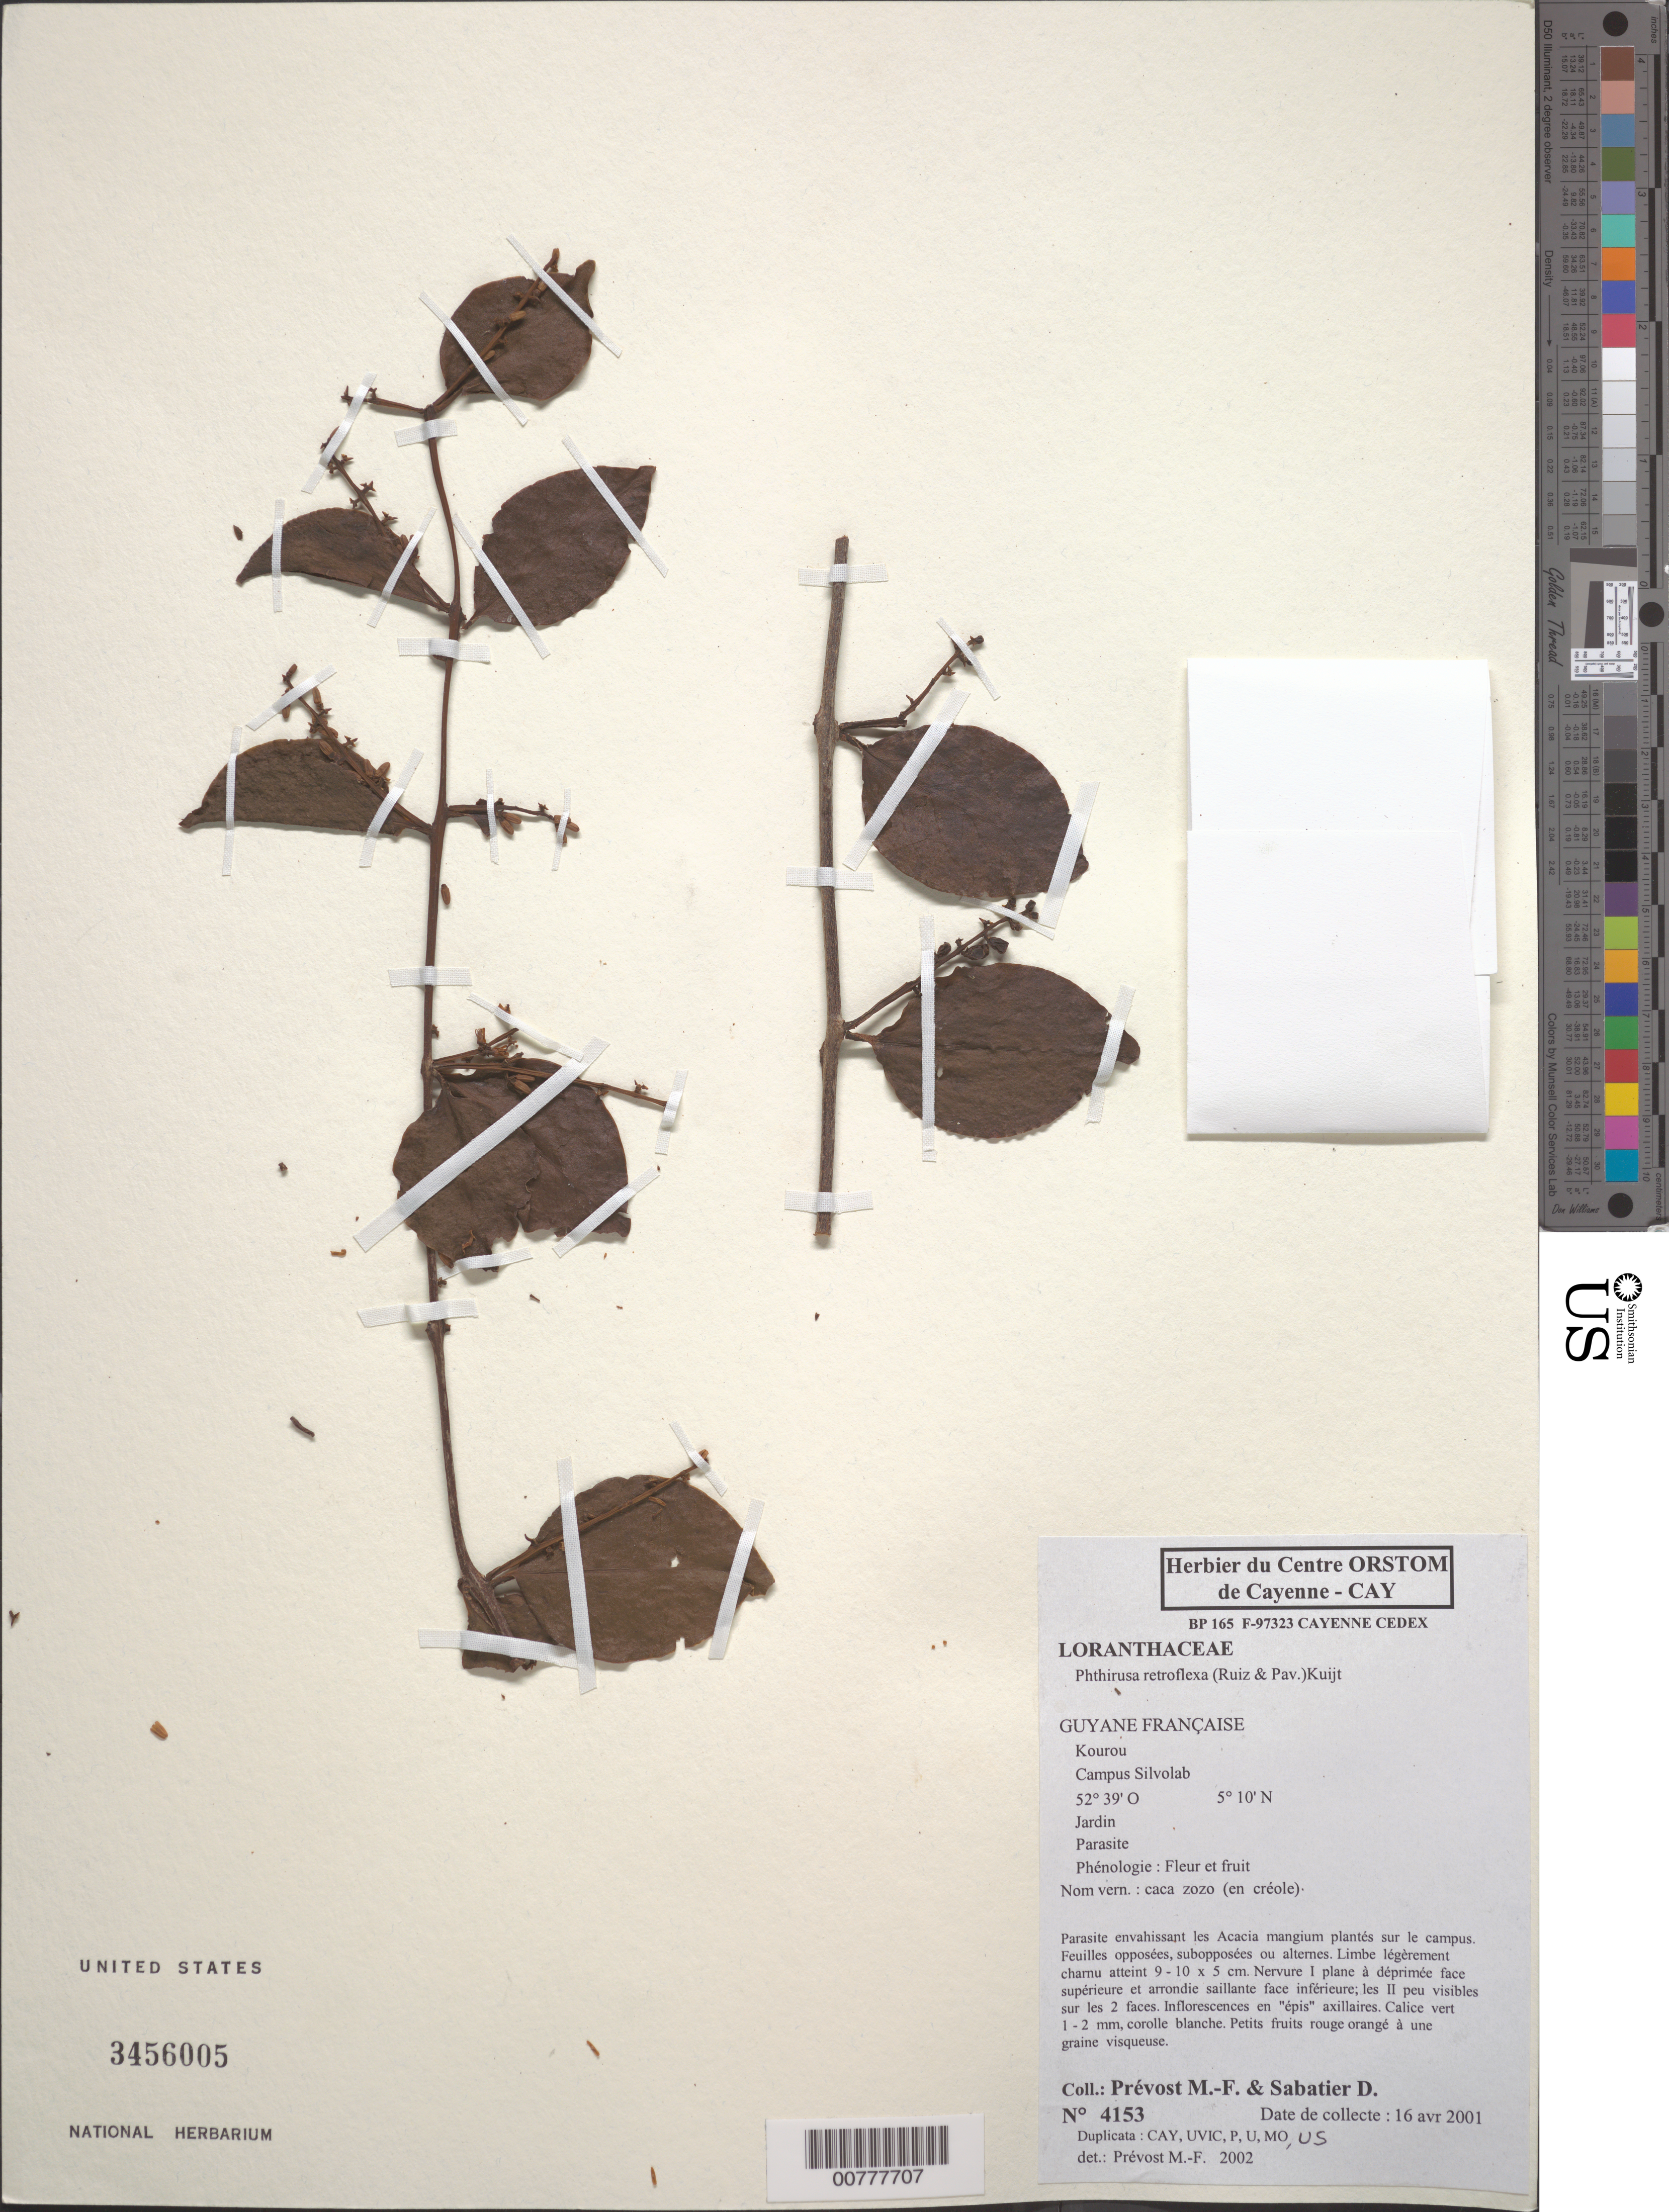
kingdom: Plantae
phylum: Tracheophyta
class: Magnoliopsida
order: Santalales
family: Loranthaceae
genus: Phthirusa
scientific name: Phthirusa retroflexa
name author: (Ruiz & Pav.) Kuijt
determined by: Prévost, M.-F.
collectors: M.-F. Prévost & D. Sabatier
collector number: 4153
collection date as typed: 16-Apr-01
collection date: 2001-04-16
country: French Guiana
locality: Kourou, Campus Silvolab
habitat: Jardin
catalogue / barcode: US 3456005